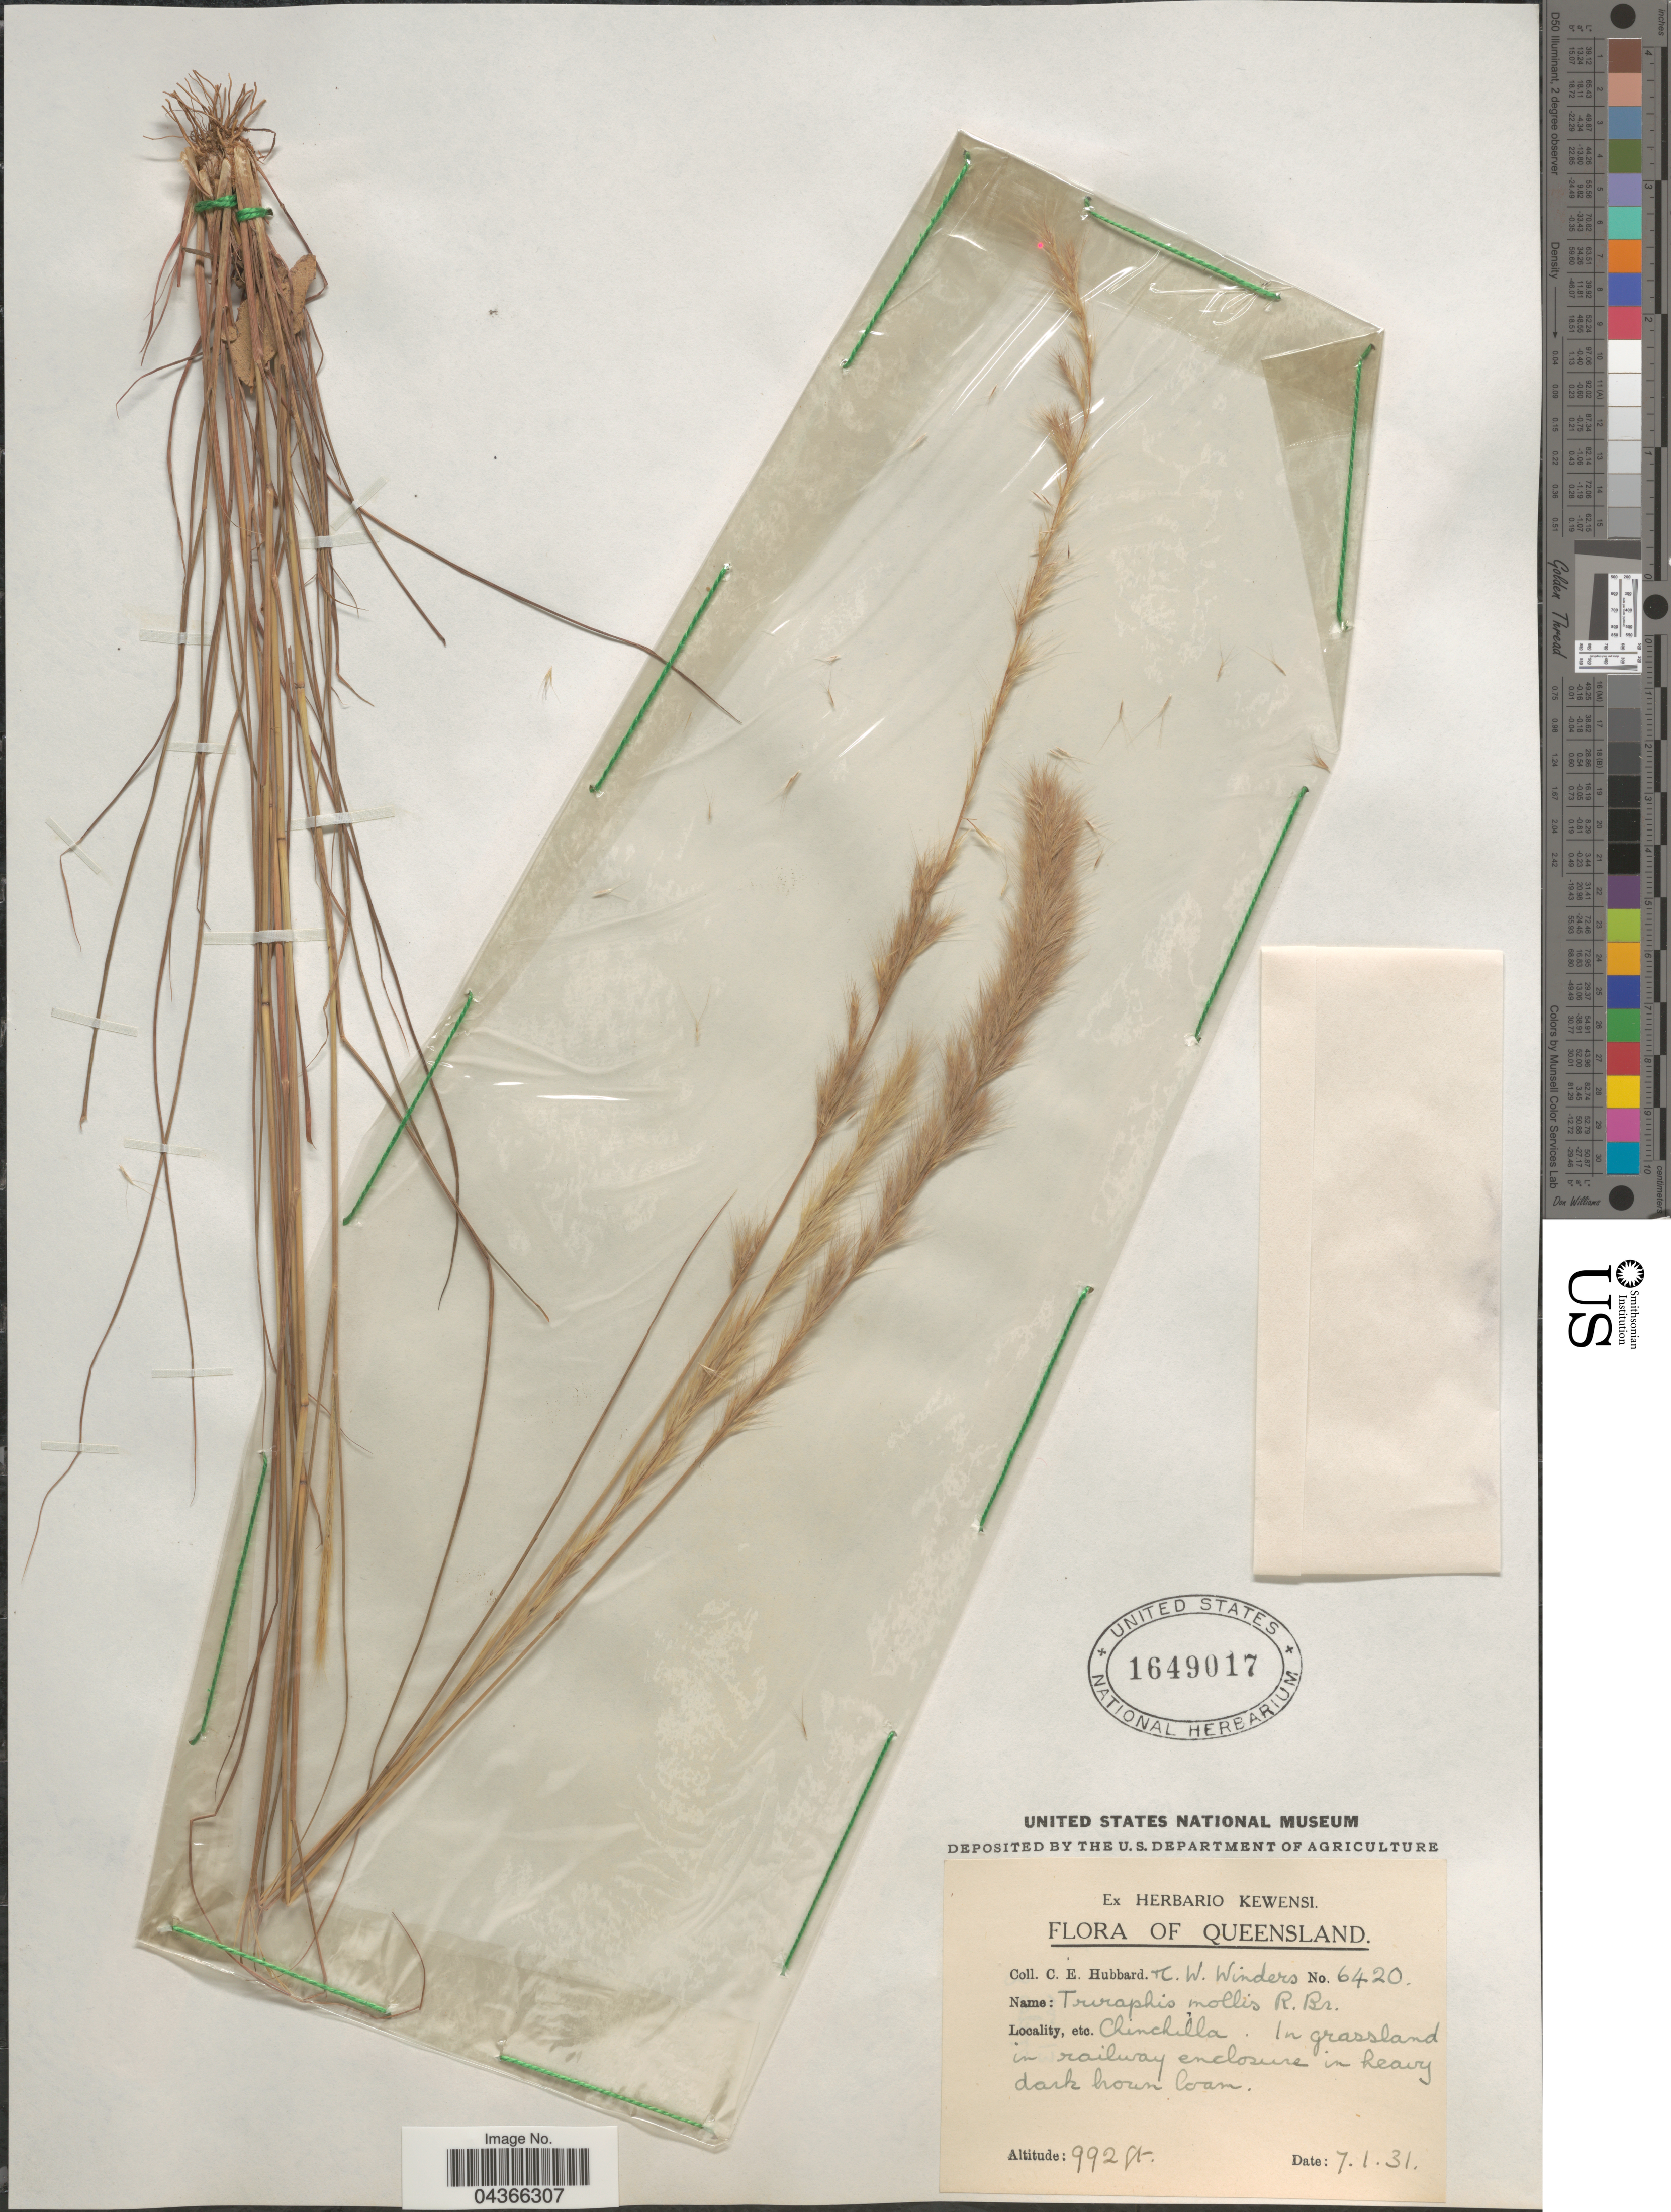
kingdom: Plantae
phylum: Tracheophyta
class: Liliopsida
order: Poales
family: Poaceae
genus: Triraphis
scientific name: Triraphis mollis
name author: R. Br.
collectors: C. E. Hubbard & C. Winders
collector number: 6420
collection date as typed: Transcribed d/m/y: 7/1/31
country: Australia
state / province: Queensland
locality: Chinchilla.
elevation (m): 302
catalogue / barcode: US 1649017